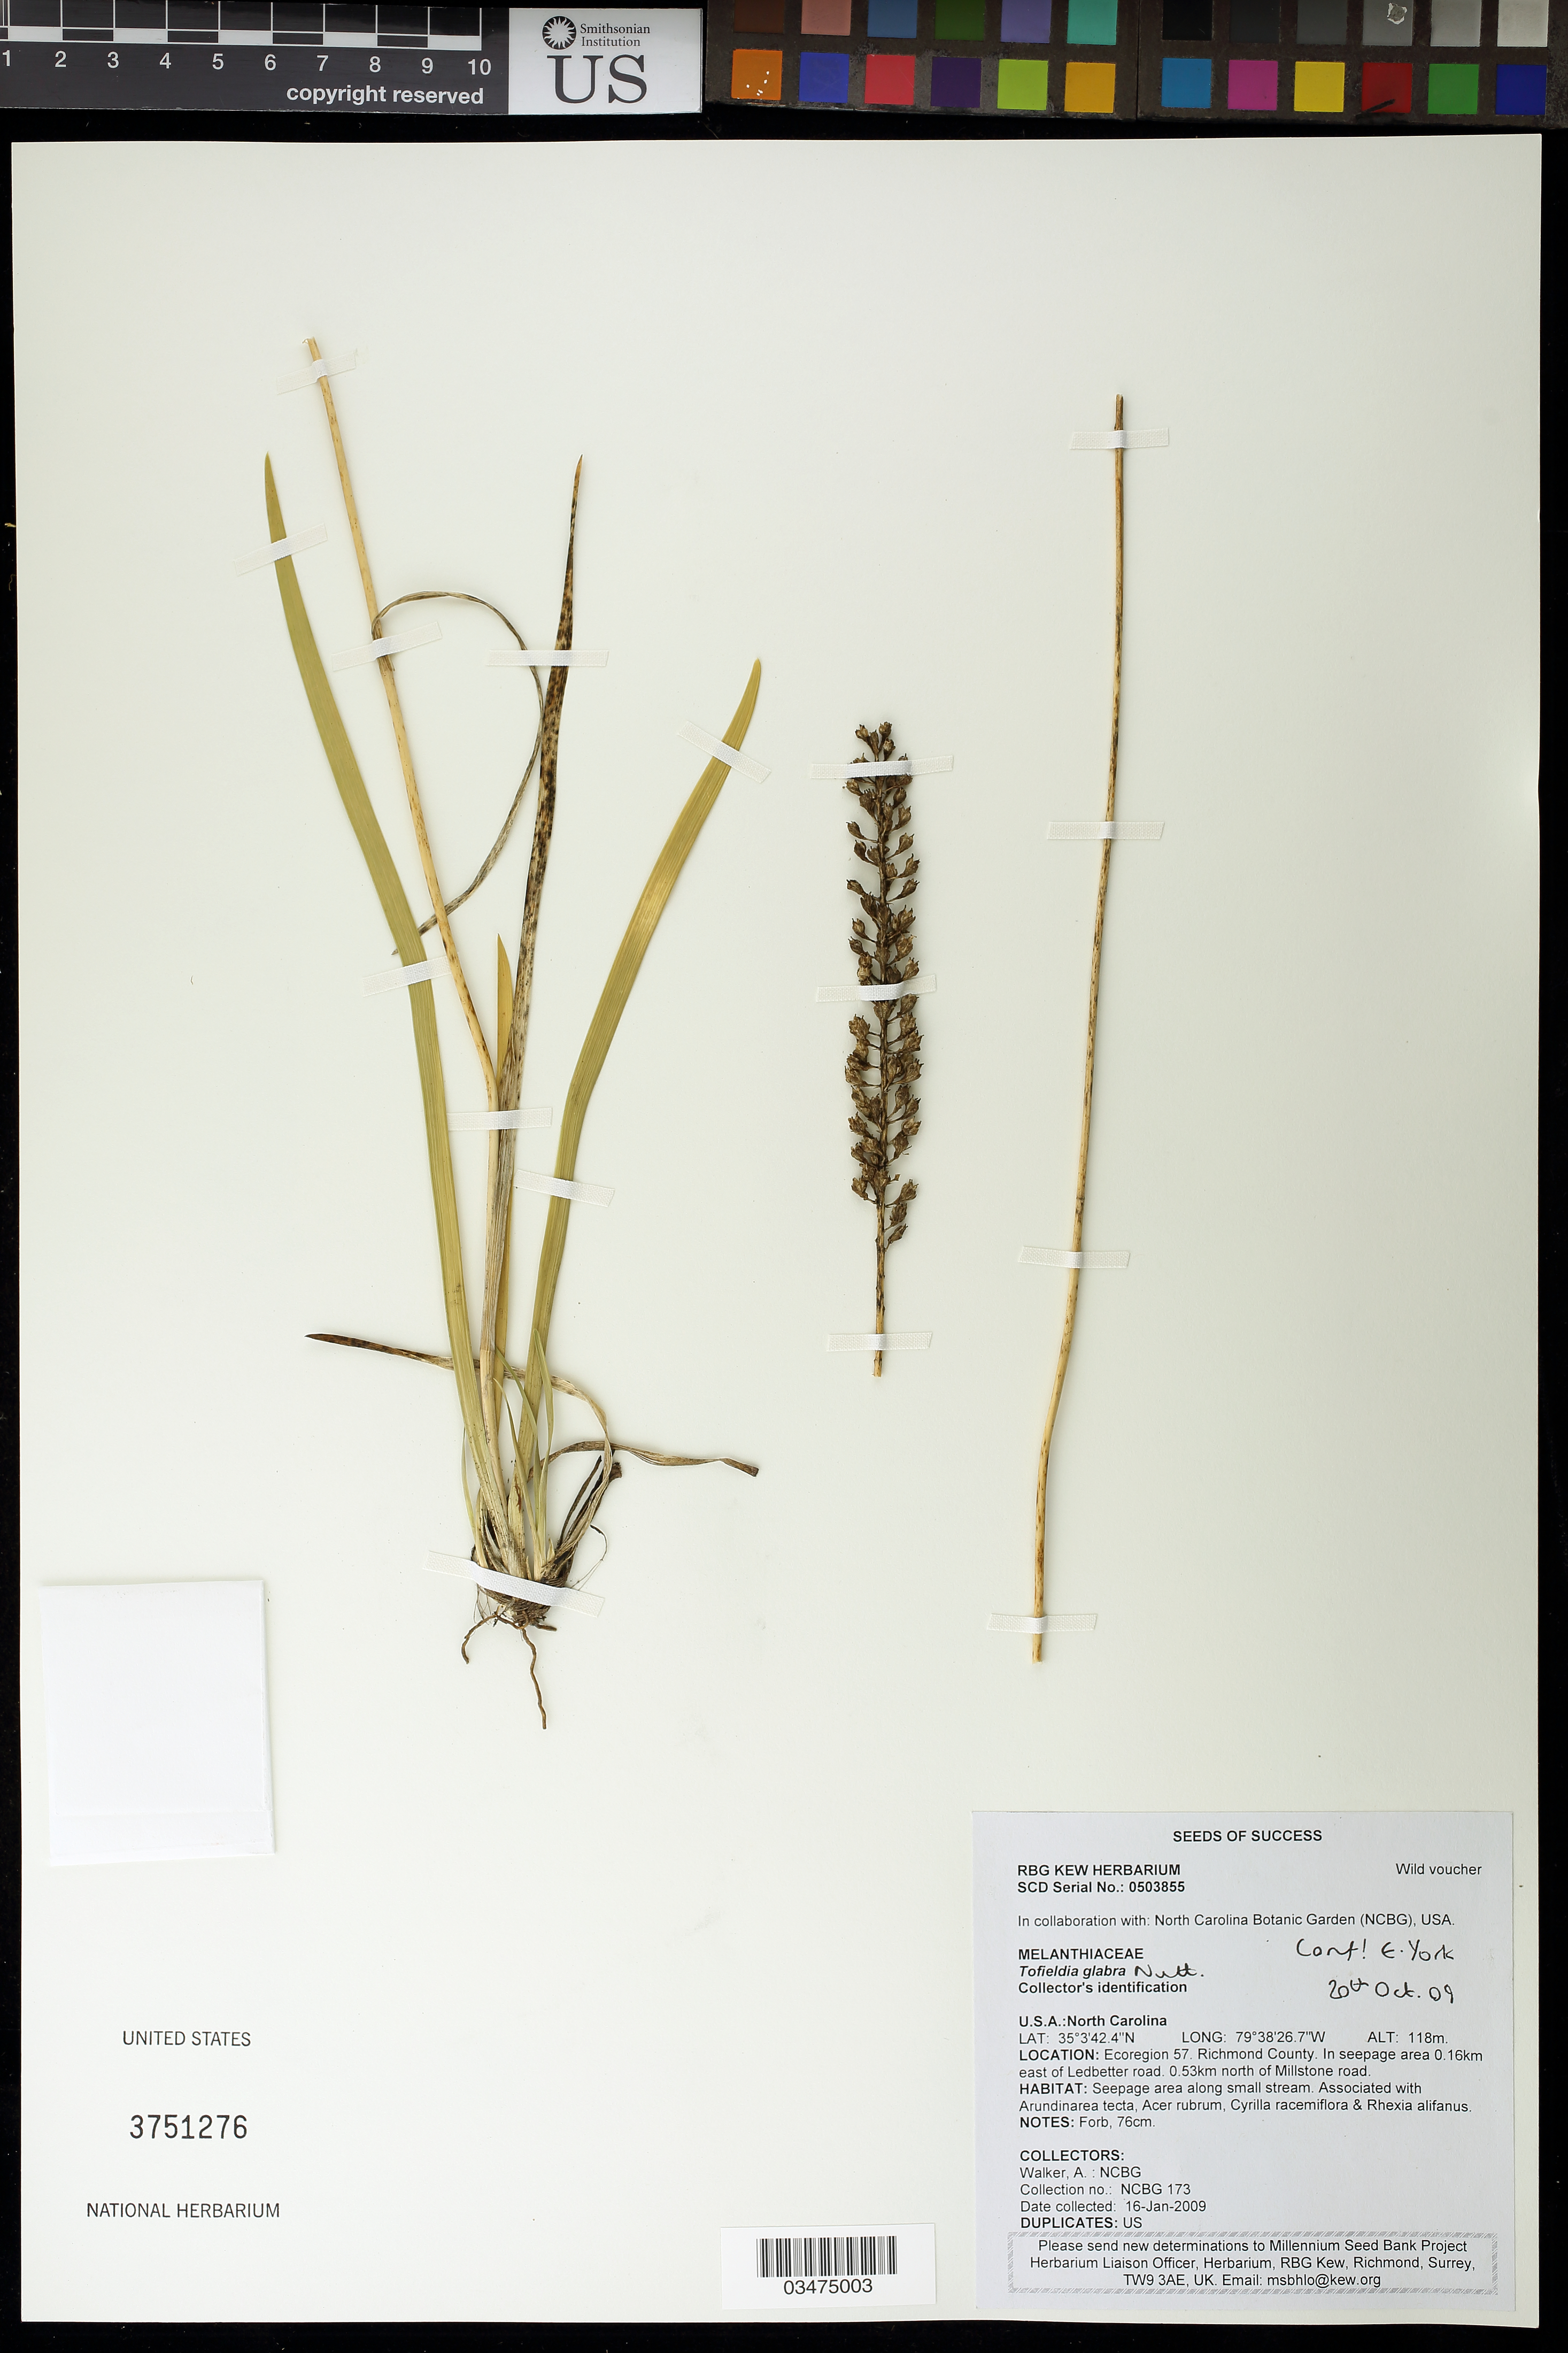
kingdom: Plantae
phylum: Tracheophyta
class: Liliopsida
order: Alismatales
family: Tofieldiaceae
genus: Tofieldia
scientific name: Tofieldia glabra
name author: Nutt.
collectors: A. Walker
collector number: NCBG-173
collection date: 2009-01-16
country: United States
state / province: North Carolina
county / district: Richmond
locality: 0.16 km E of Ledbetter road, 0.53 km N of Millstone road.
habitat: Seepage area along small stream.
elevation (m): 118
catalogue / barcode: US 3751276